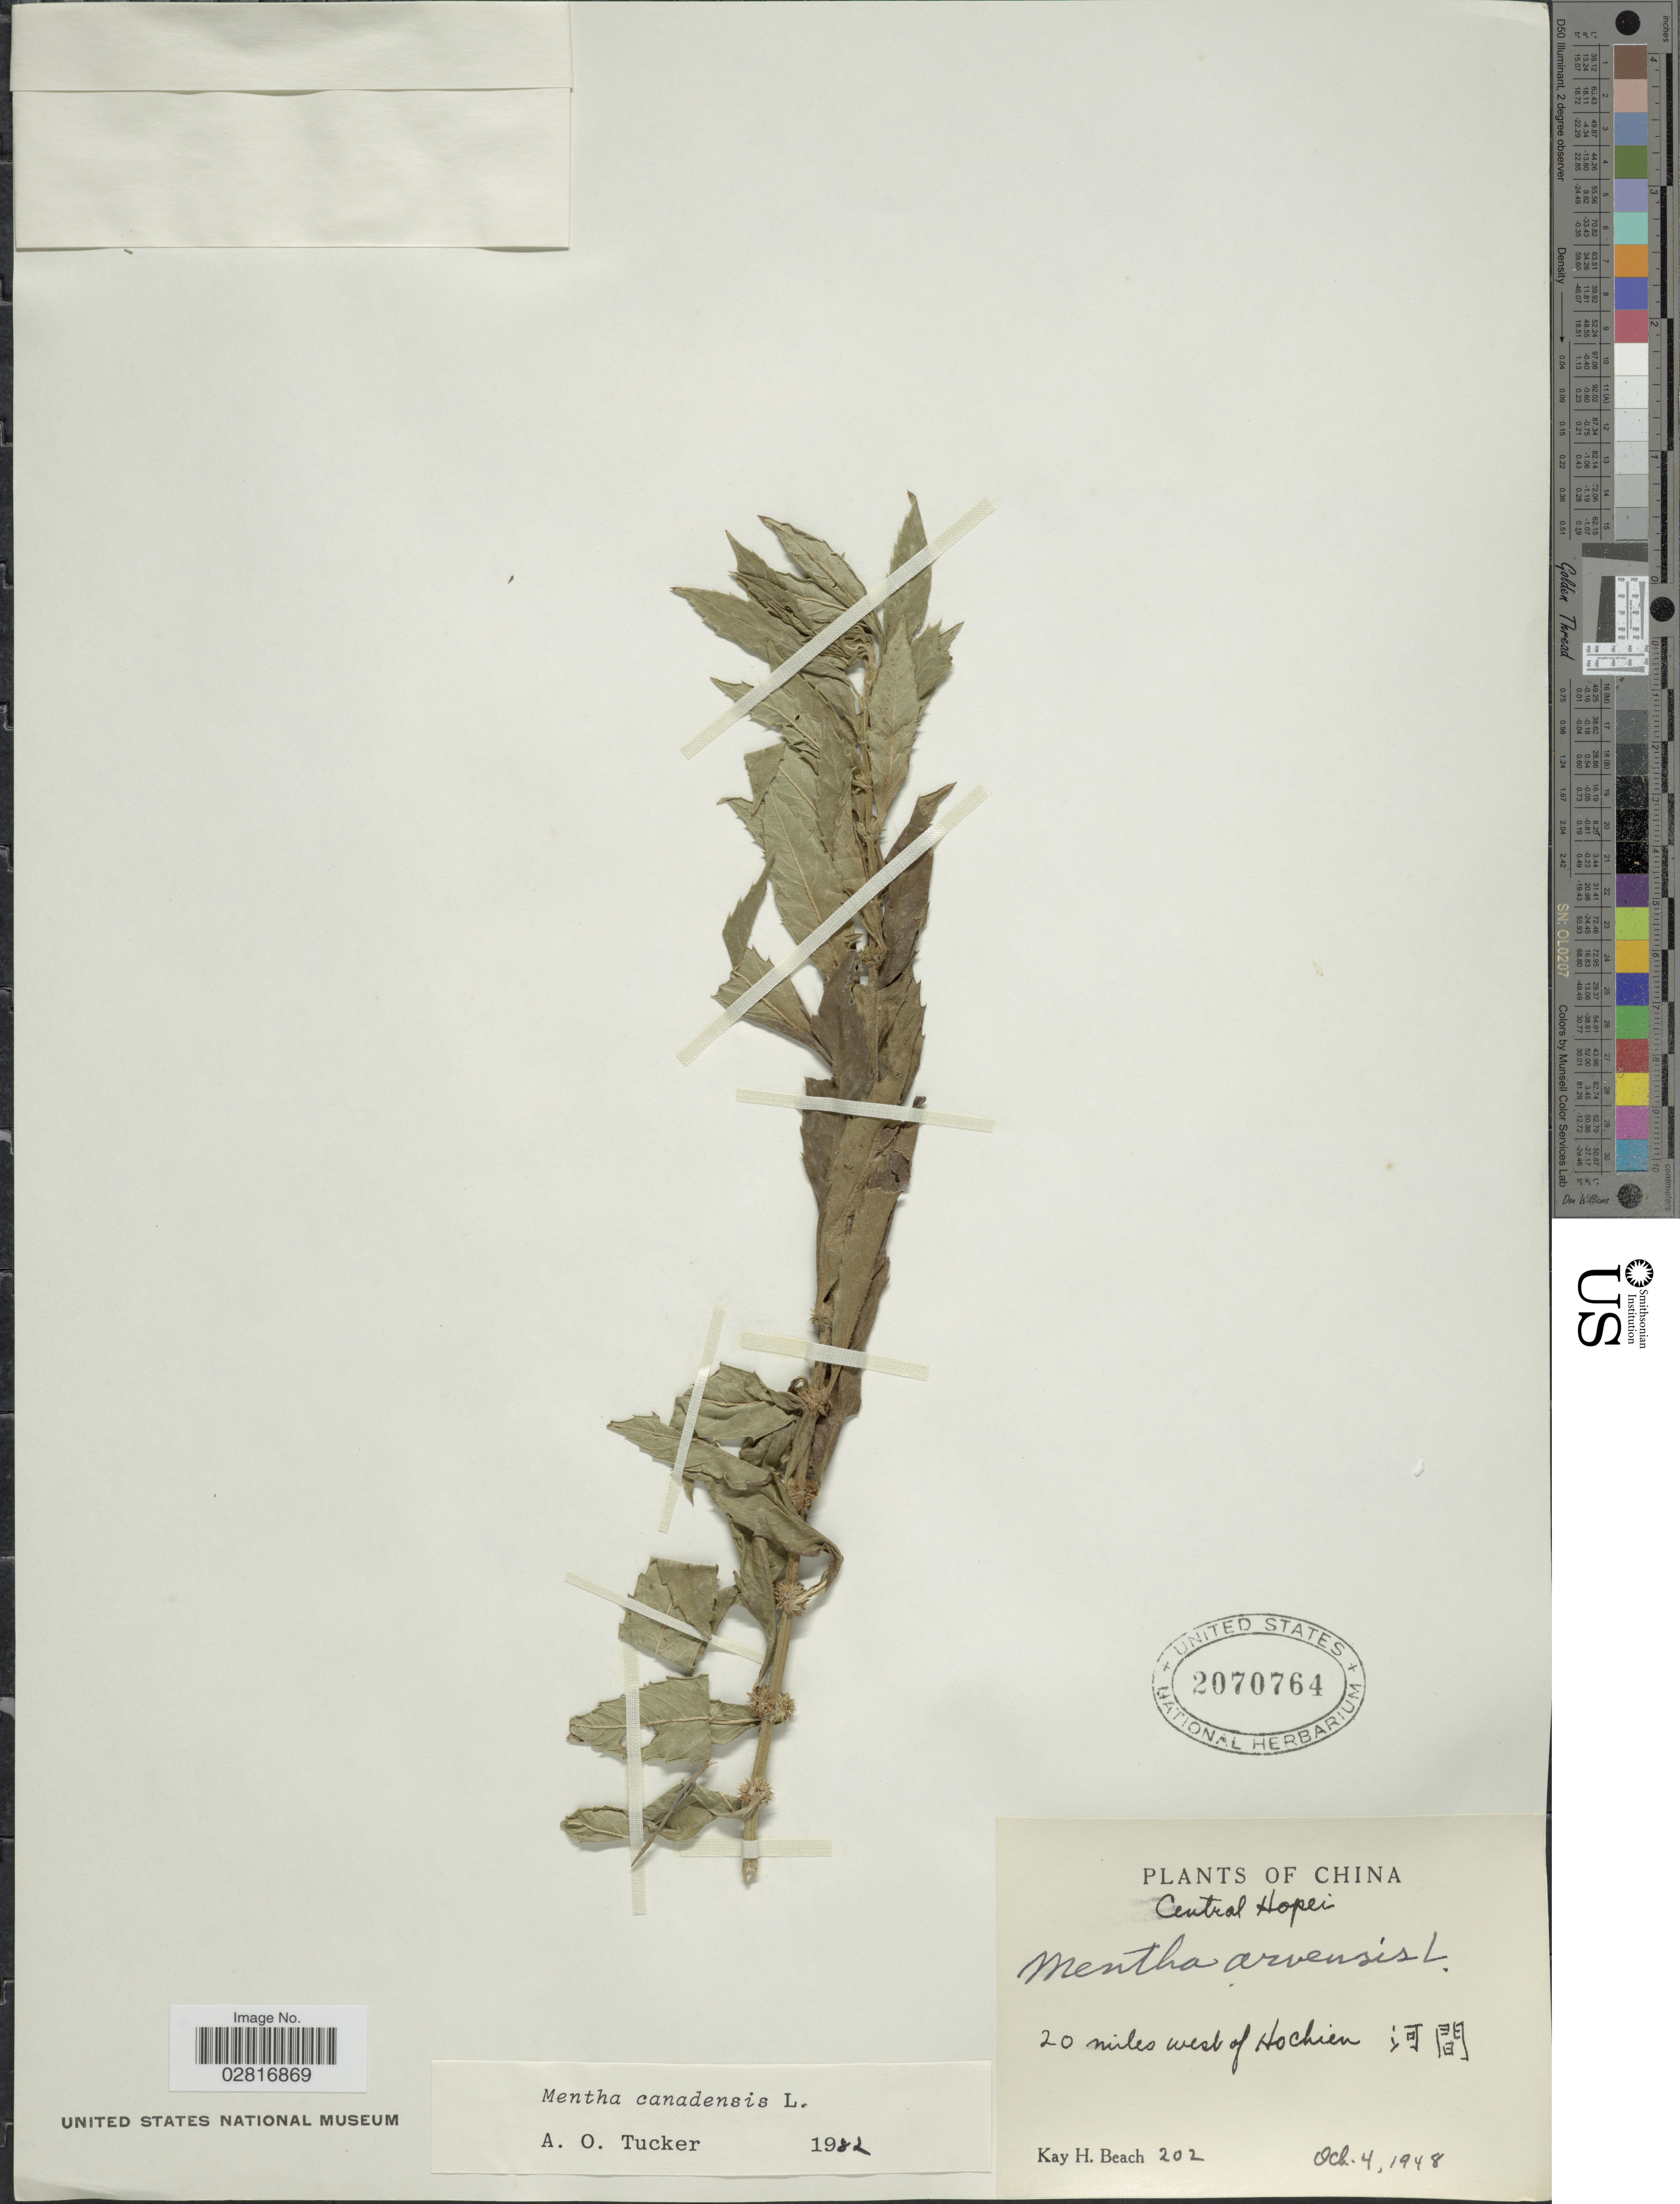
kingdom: Plantae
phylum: Tracheophyta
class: Magnoliopsida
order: Lamiales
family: Lamiaceae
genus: Mentha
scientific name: Mentha canadensis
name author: L.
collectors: K. H. Beach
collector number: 202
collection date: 1948-10-04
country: China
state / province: Hebei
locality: Central Hopei, 20 miles west of Hochien.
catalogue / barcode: US 2070764